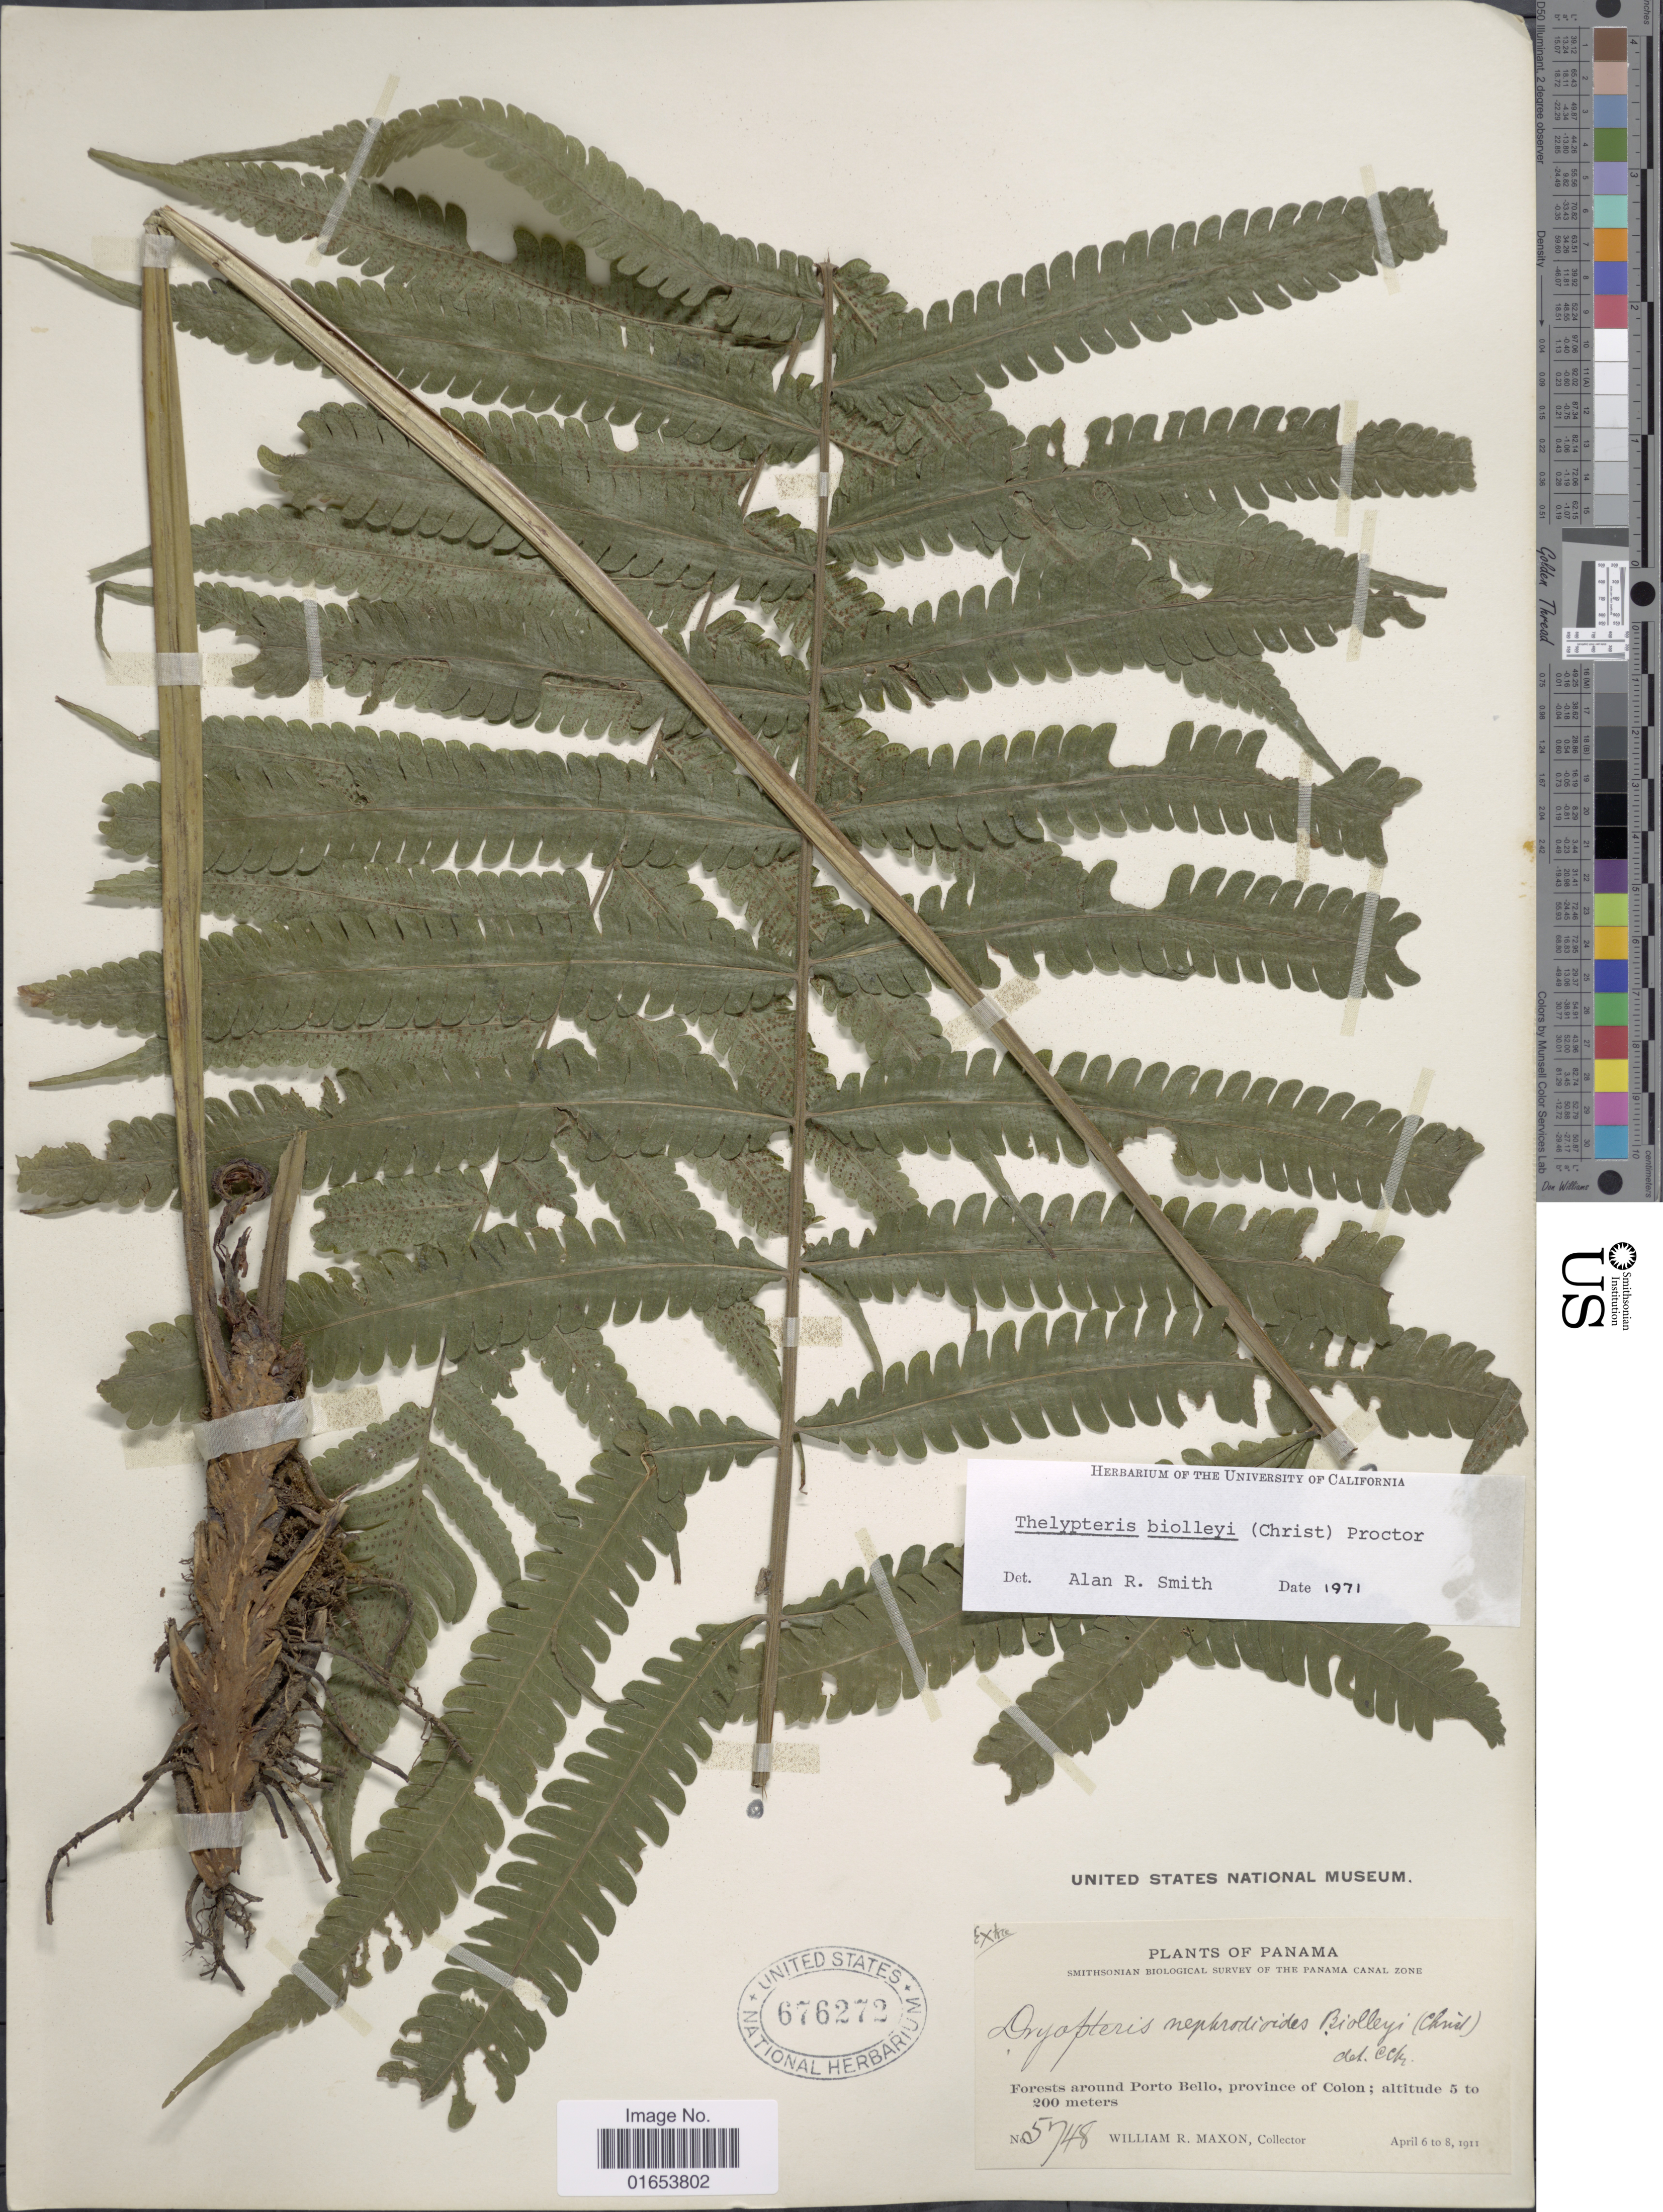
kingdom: Plantae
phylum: Tracheophyta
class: Polypodiopsida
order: Polypodiales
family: Thelypteridaceae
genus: Goniopteris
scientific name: Goniopteris biolleyi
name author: (C. Chr.) Pic. Serm.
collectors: W. R. Maxon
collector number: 5748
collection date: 1911-04-08/1911-08-06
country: Panama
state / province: Colón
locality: Forests around Porto Bello, province of Colon, Panama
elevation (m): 5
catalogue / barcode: US 676272